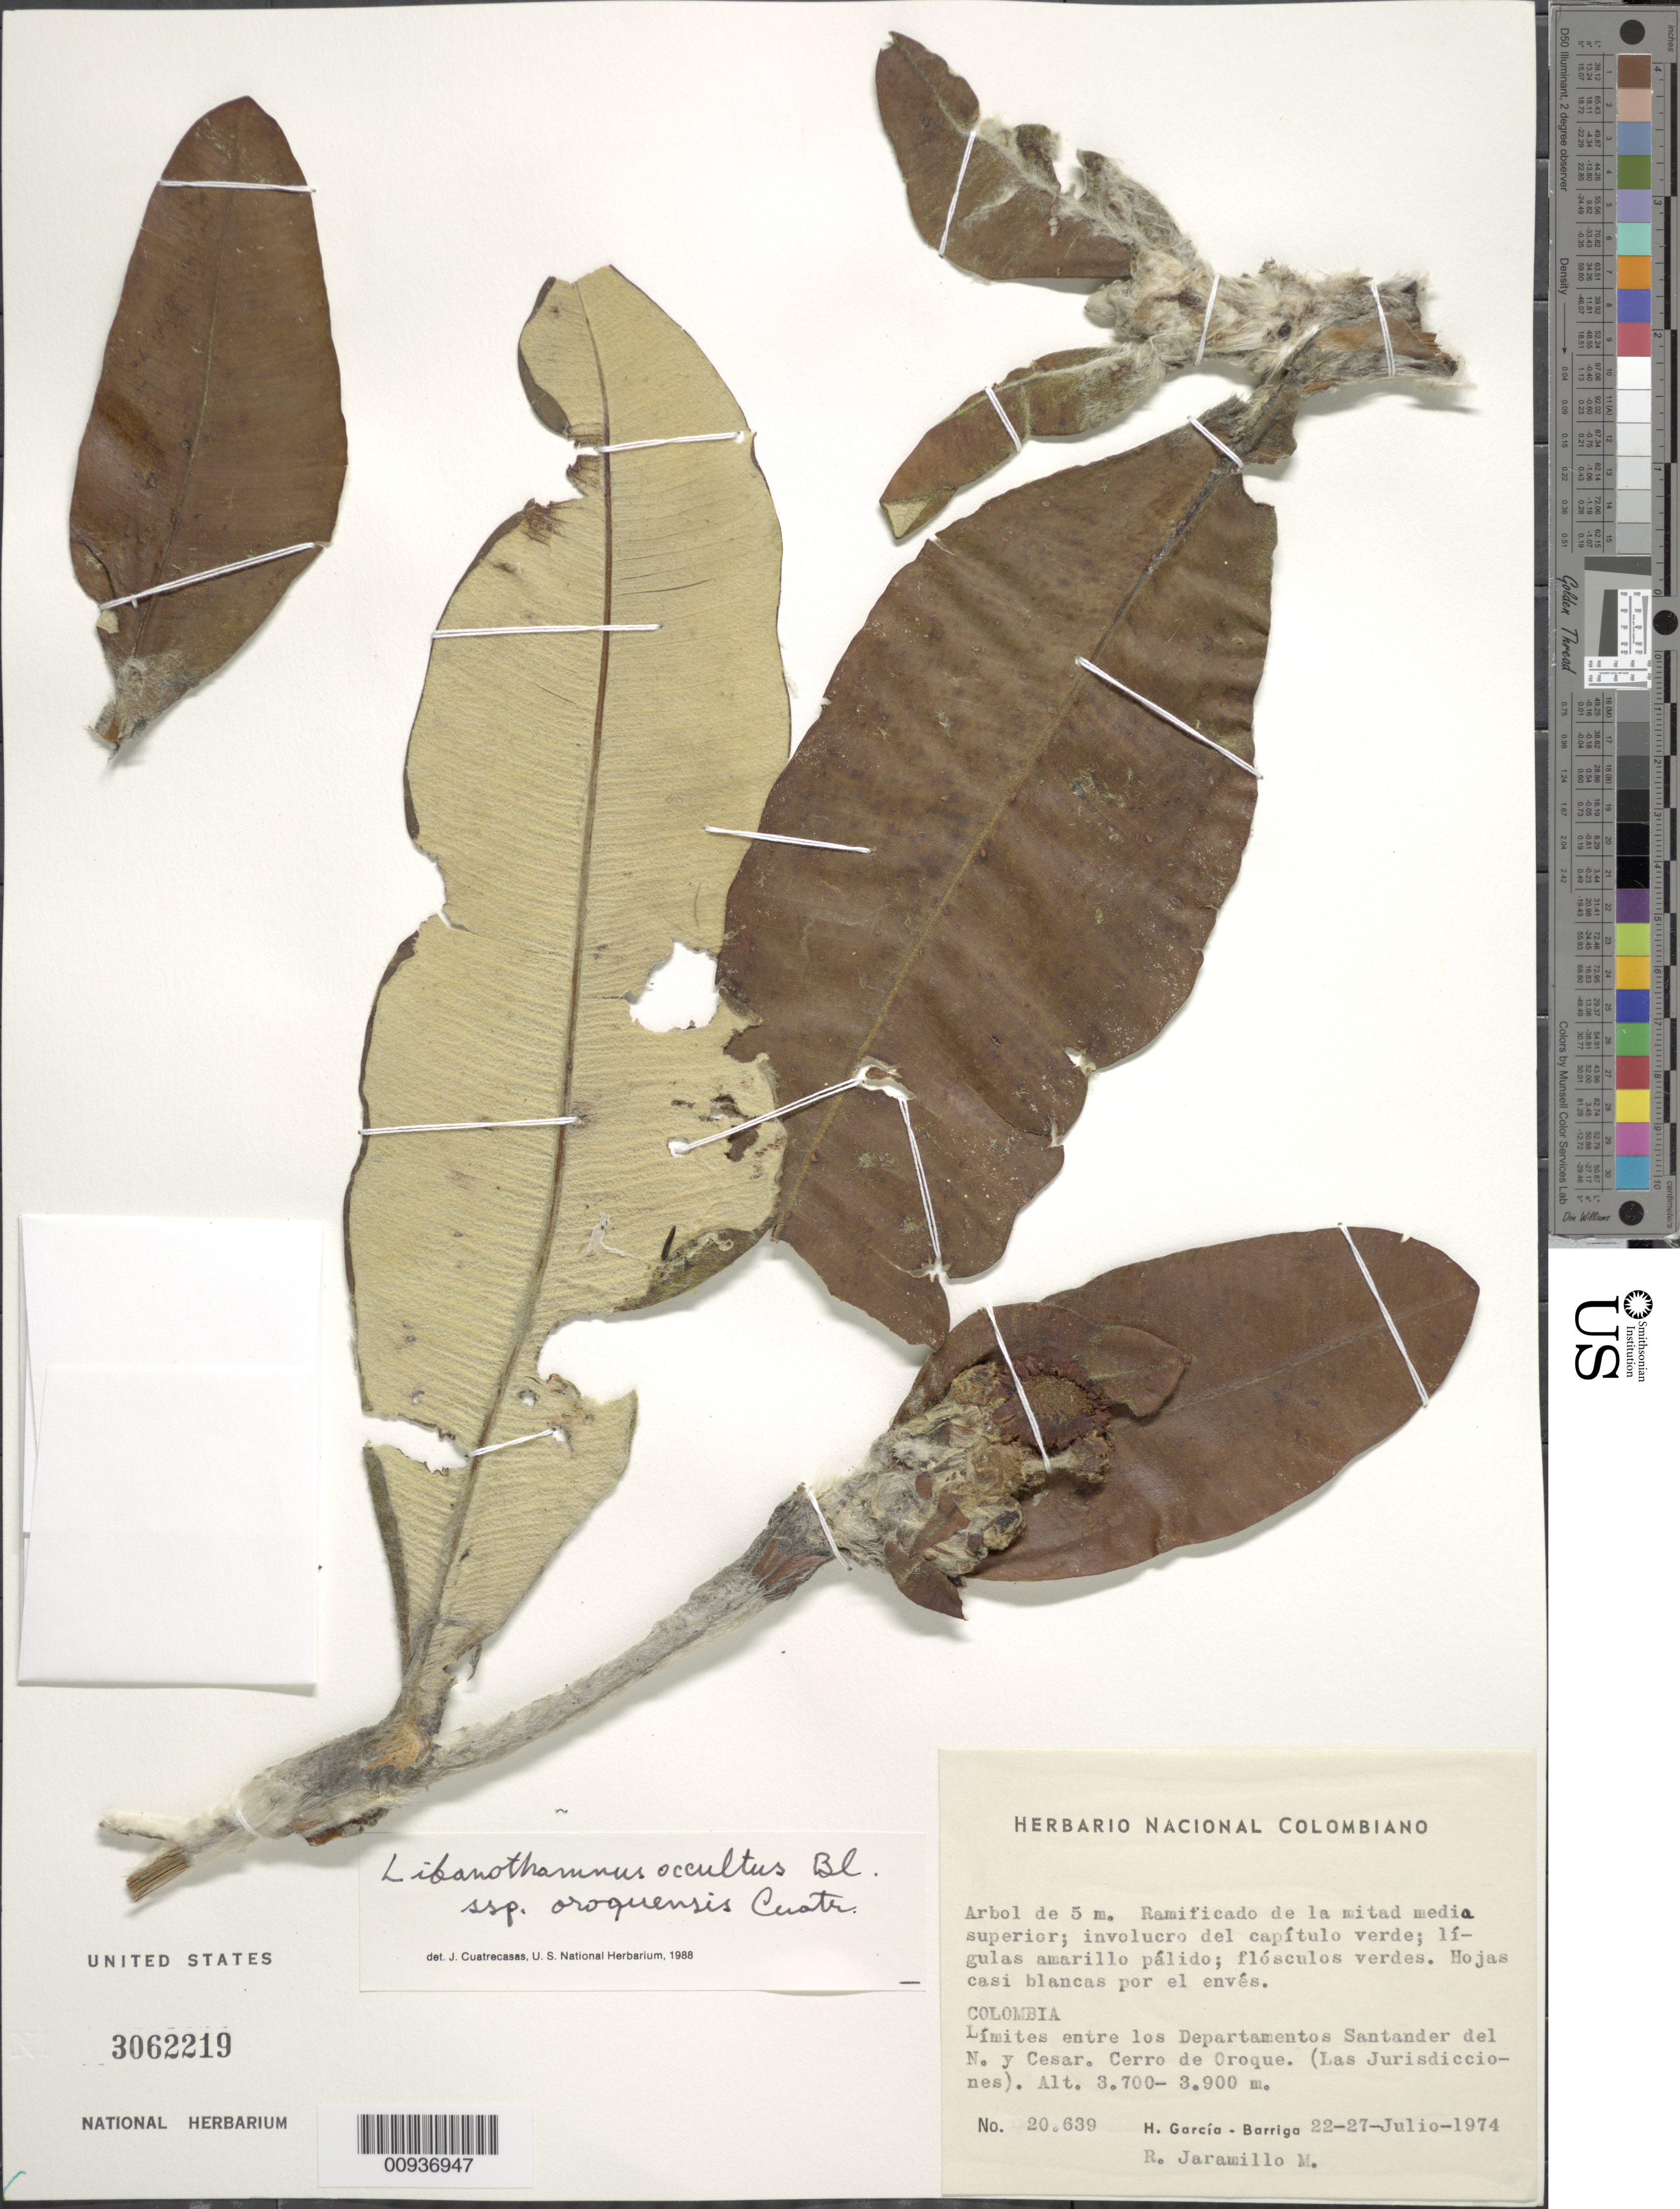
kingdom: Plantae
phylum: Tracheophyta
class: Magnoliopsida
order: Asterales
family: Asteraceae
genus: Libanothamnus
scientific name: Libanothamnus occultus subsp. oroquensis Cuatrec., ined. 2012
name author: Cuatrec.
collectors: H. García Barriga & R. Jaramillo M.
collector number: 20639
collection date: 1974-07-22/1974-07-27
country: Colombia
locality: Limtes entre los Departamentos Santander del N. y Cesar, Cerro de Oroque (Las Jurisdicciones)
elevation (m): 3700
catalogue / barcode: US 3062219